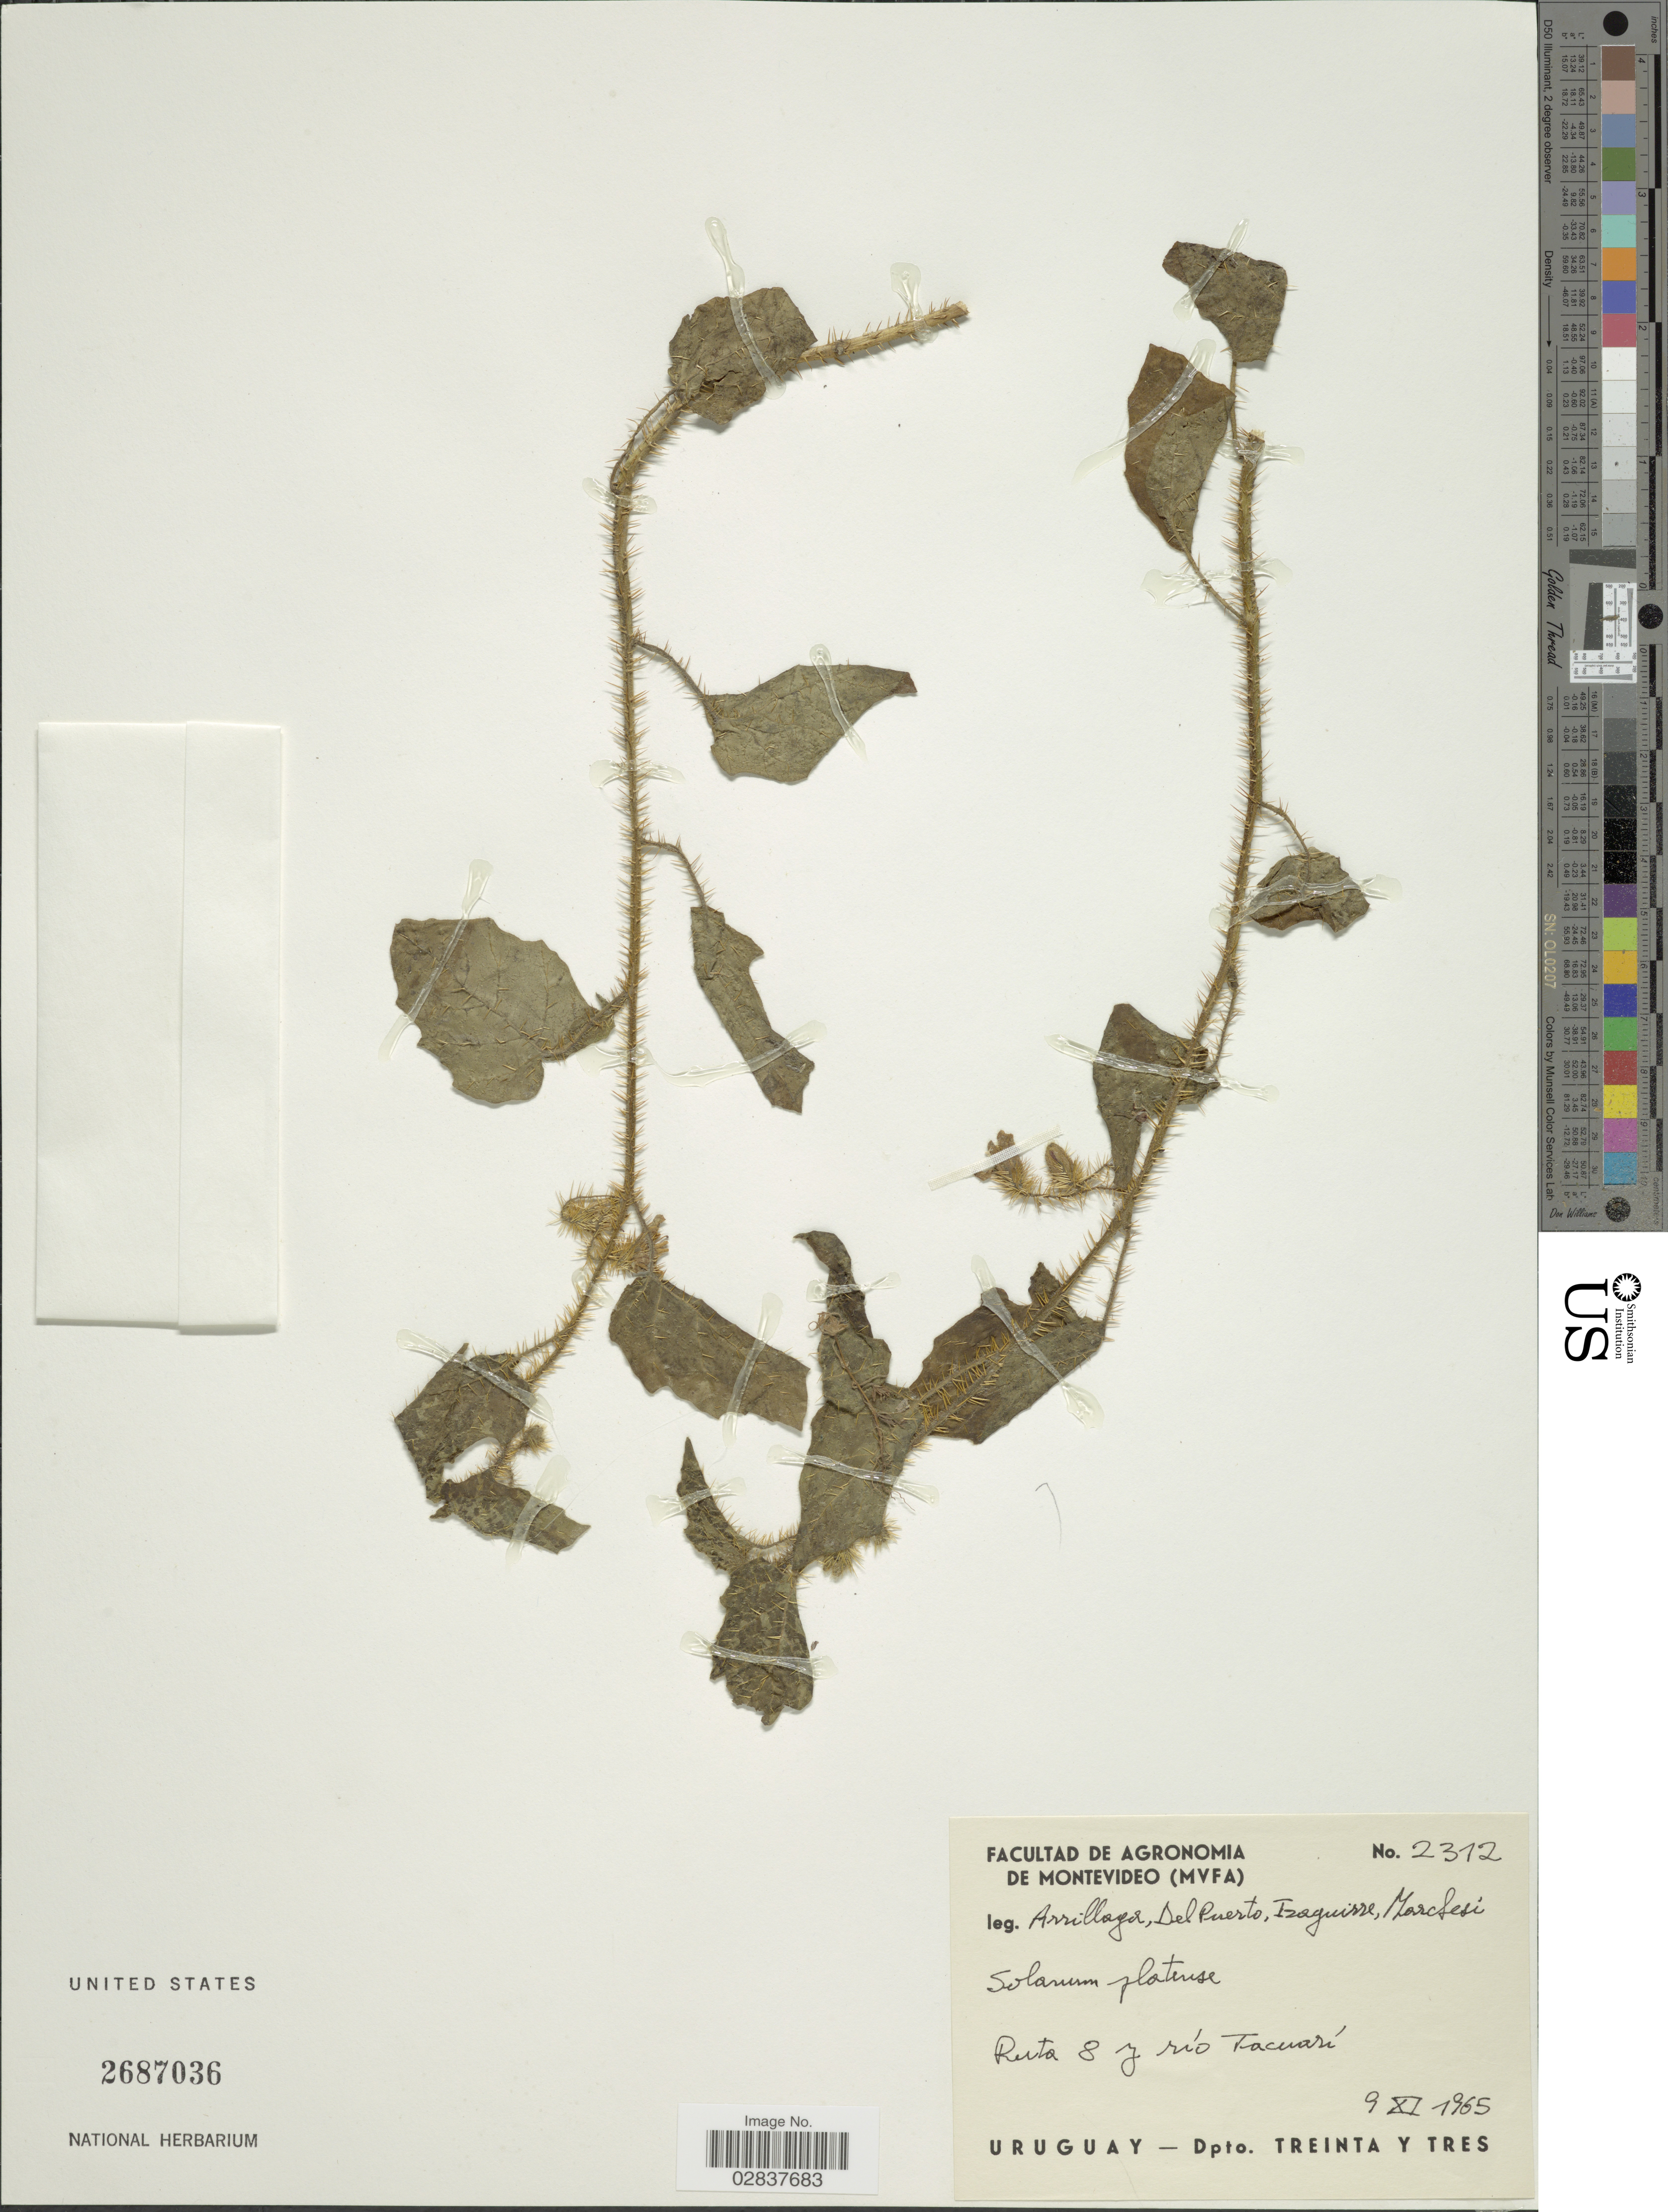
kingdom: Plantae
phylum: Tracheophyta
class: Magnoliopsida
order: Solanales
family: Solanaceae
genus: Solanum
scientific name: Solanum platense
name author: Dieckman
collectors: Arrillaga, Del Puerto, Izaguirre & E. H. Marchesi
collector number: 2312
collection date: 1965-11-09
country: Uruguay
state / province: Treinta y Tres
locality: Ruta 8 y río Tacuarí. Dpto. Treinta y Tres.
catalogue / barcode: US 2687036